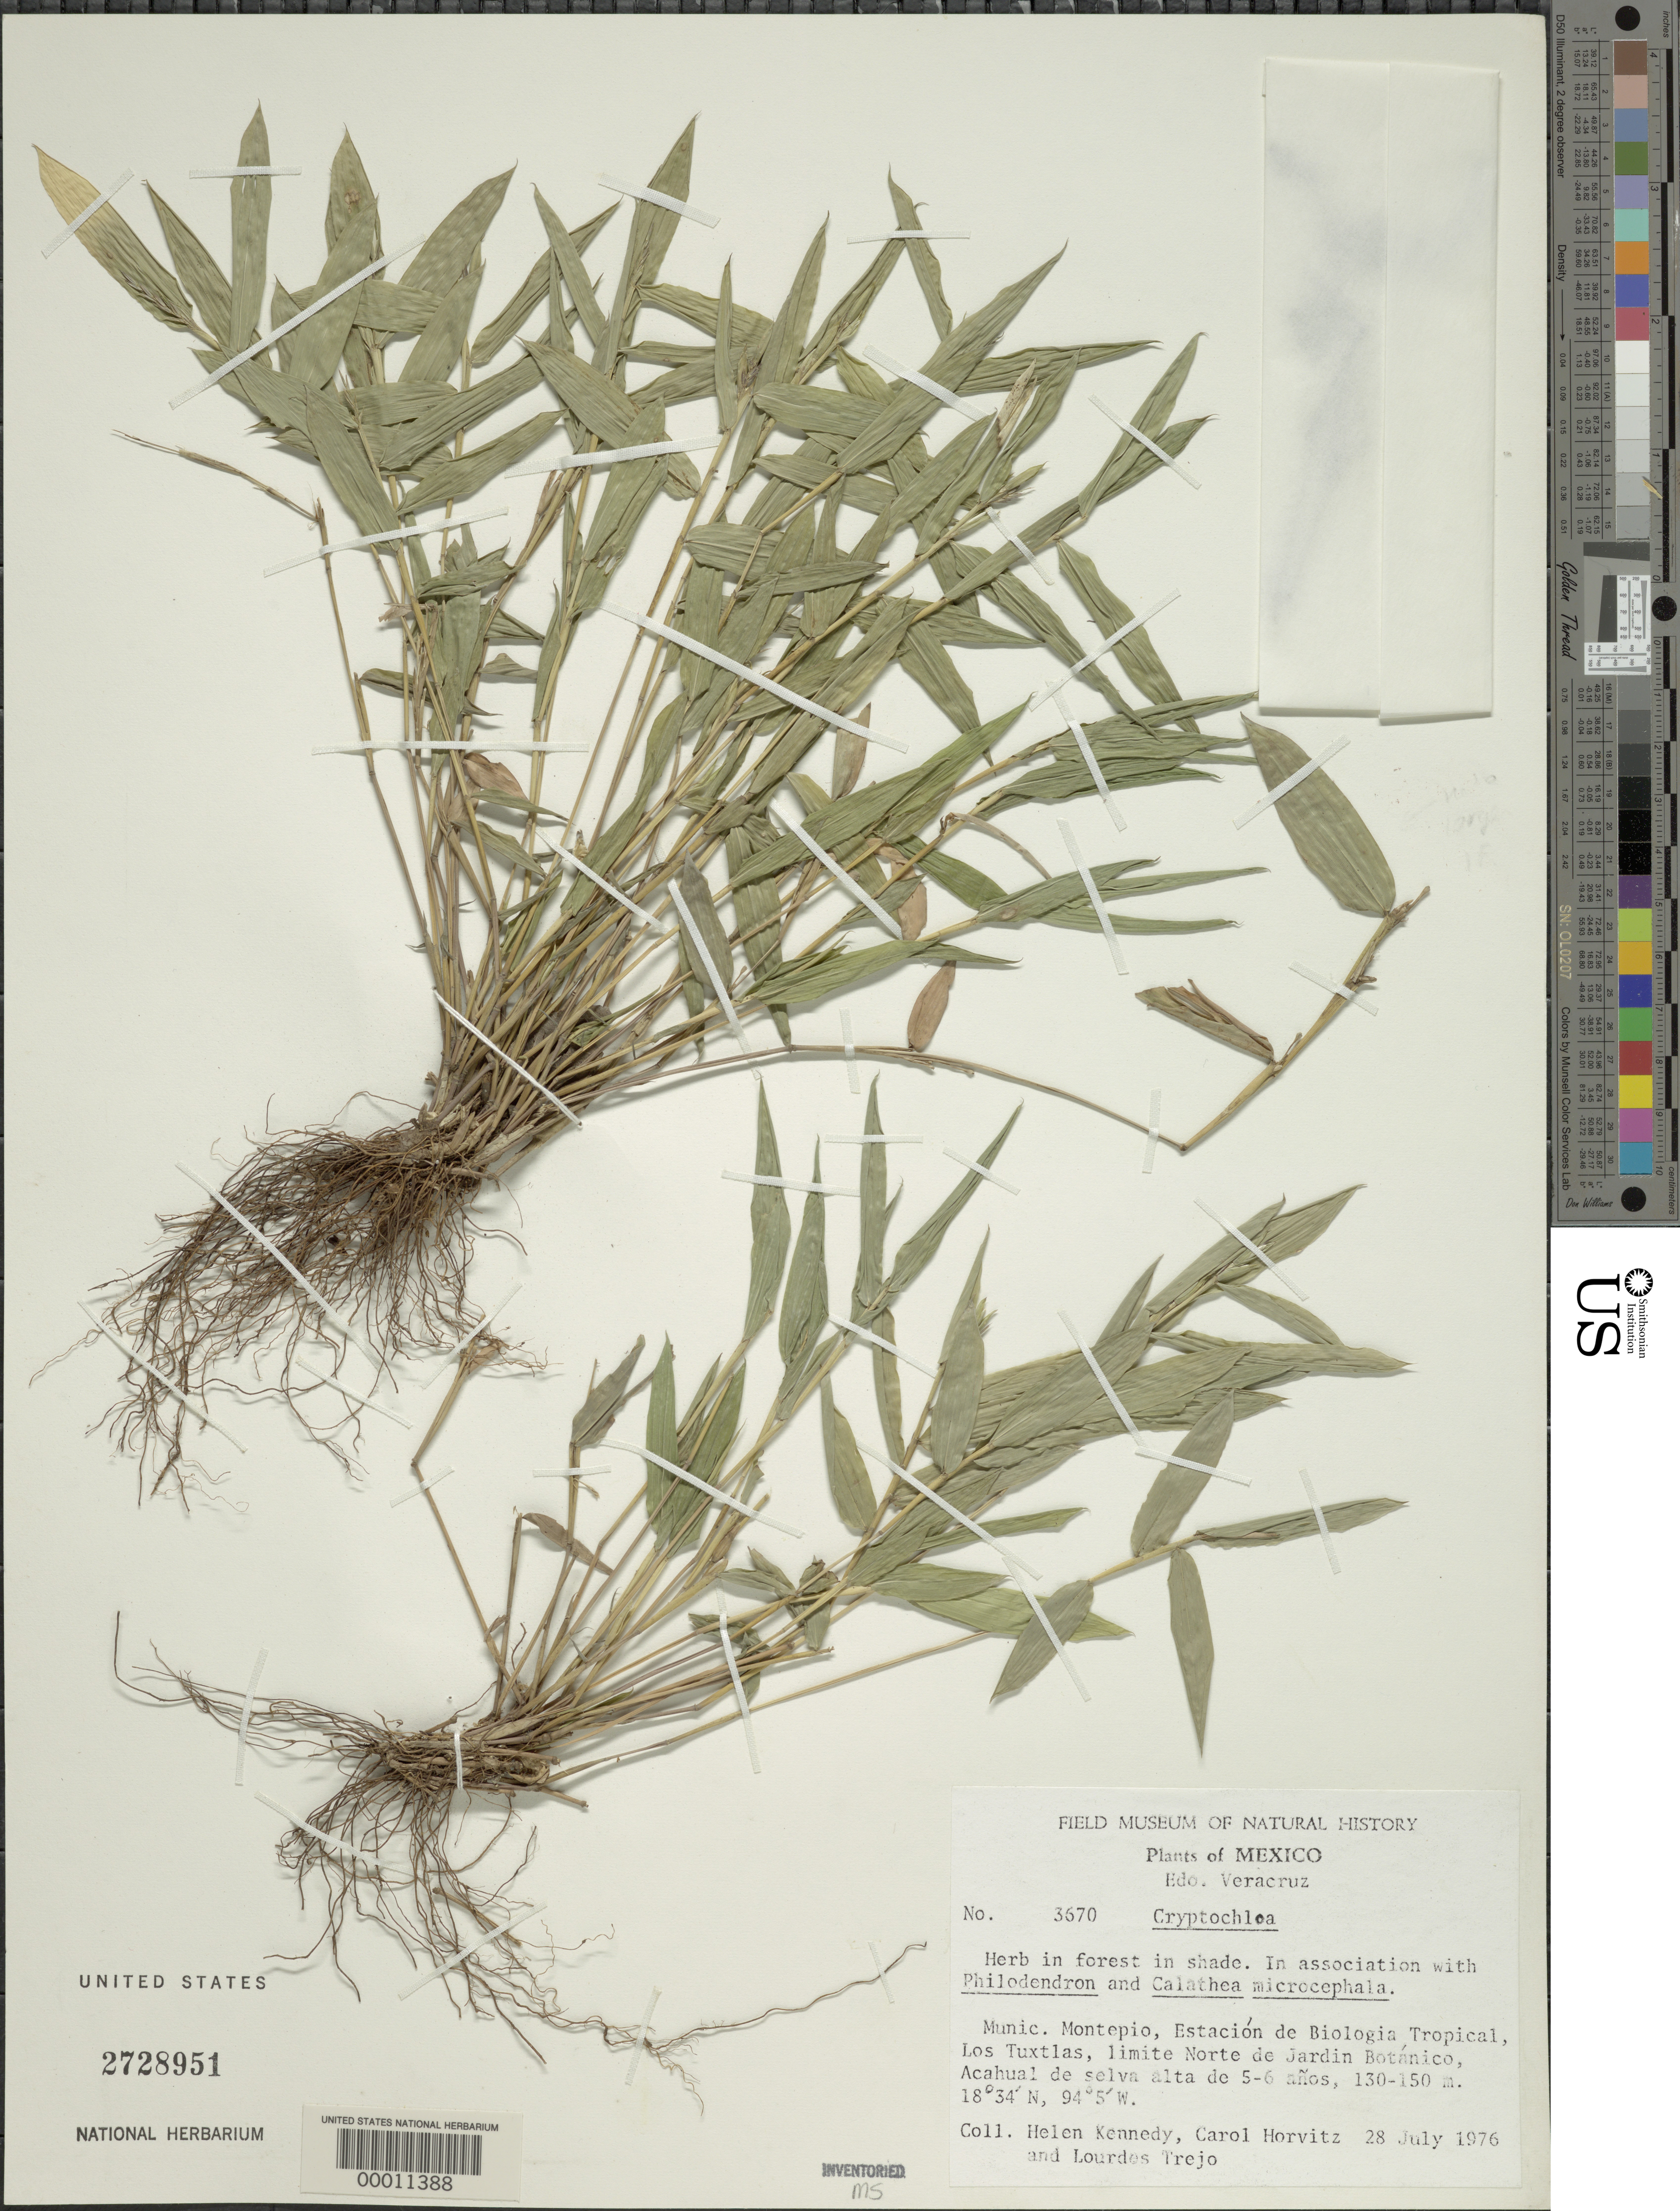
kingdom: Plantae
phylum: Tracheophyta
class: Liliopsida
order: Poales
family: Poaceae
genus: Cryptochloa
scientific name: Cryptochloa sp.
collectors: H. Kennedy, C. Horvitz & L. Trejo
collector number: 3670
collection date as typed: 28 Jul 1976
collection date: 1976-07-28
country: Mexico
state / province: Veracruz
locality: Montepio, los tuxtlas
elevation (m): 130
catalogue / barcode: US 2728951